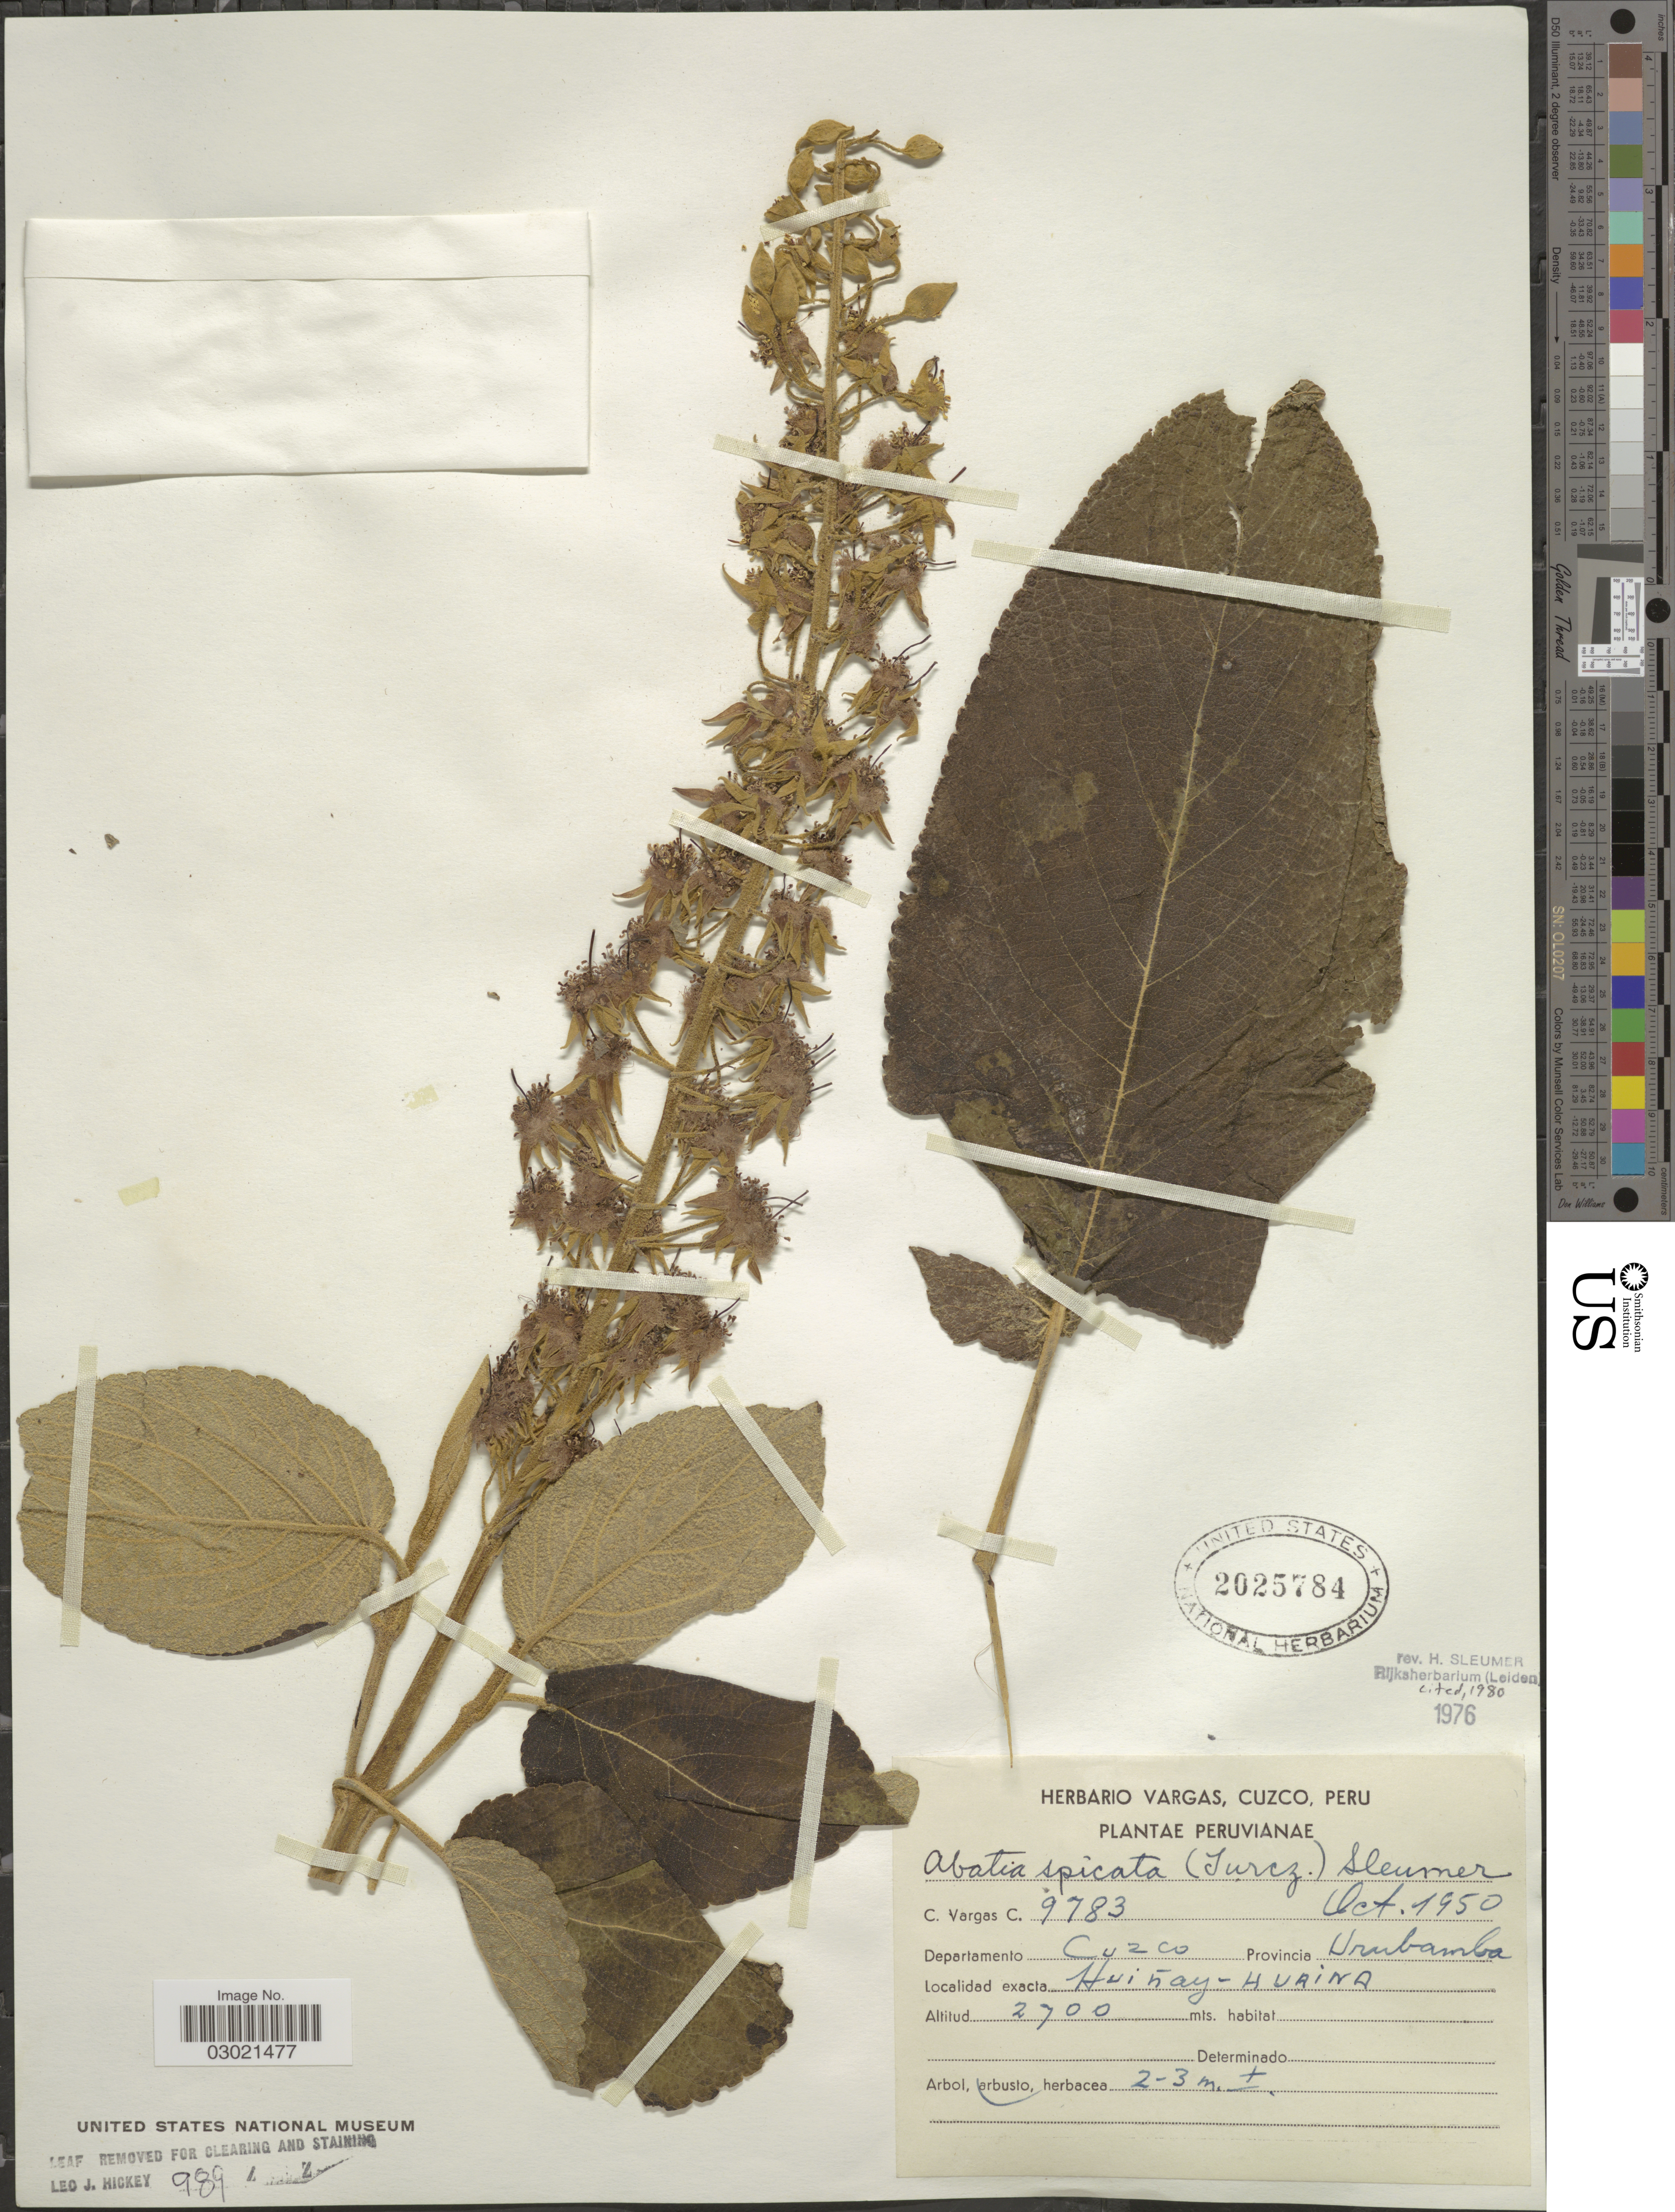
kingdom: Plantae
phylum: Tracheophyta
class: Magnoliopsida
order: Malpighiales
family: Salicaceae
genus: Abatia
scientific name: Abatia spicata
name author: (Turcz.) Sleumer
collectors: C. Vargas Calderón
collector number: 9783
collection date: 1950-10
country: Peru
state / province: Cusco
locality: Departamento Cuzco, Provincia Urubamba. Huinay-Huayna.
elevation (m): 2700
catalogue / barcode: US 2025784